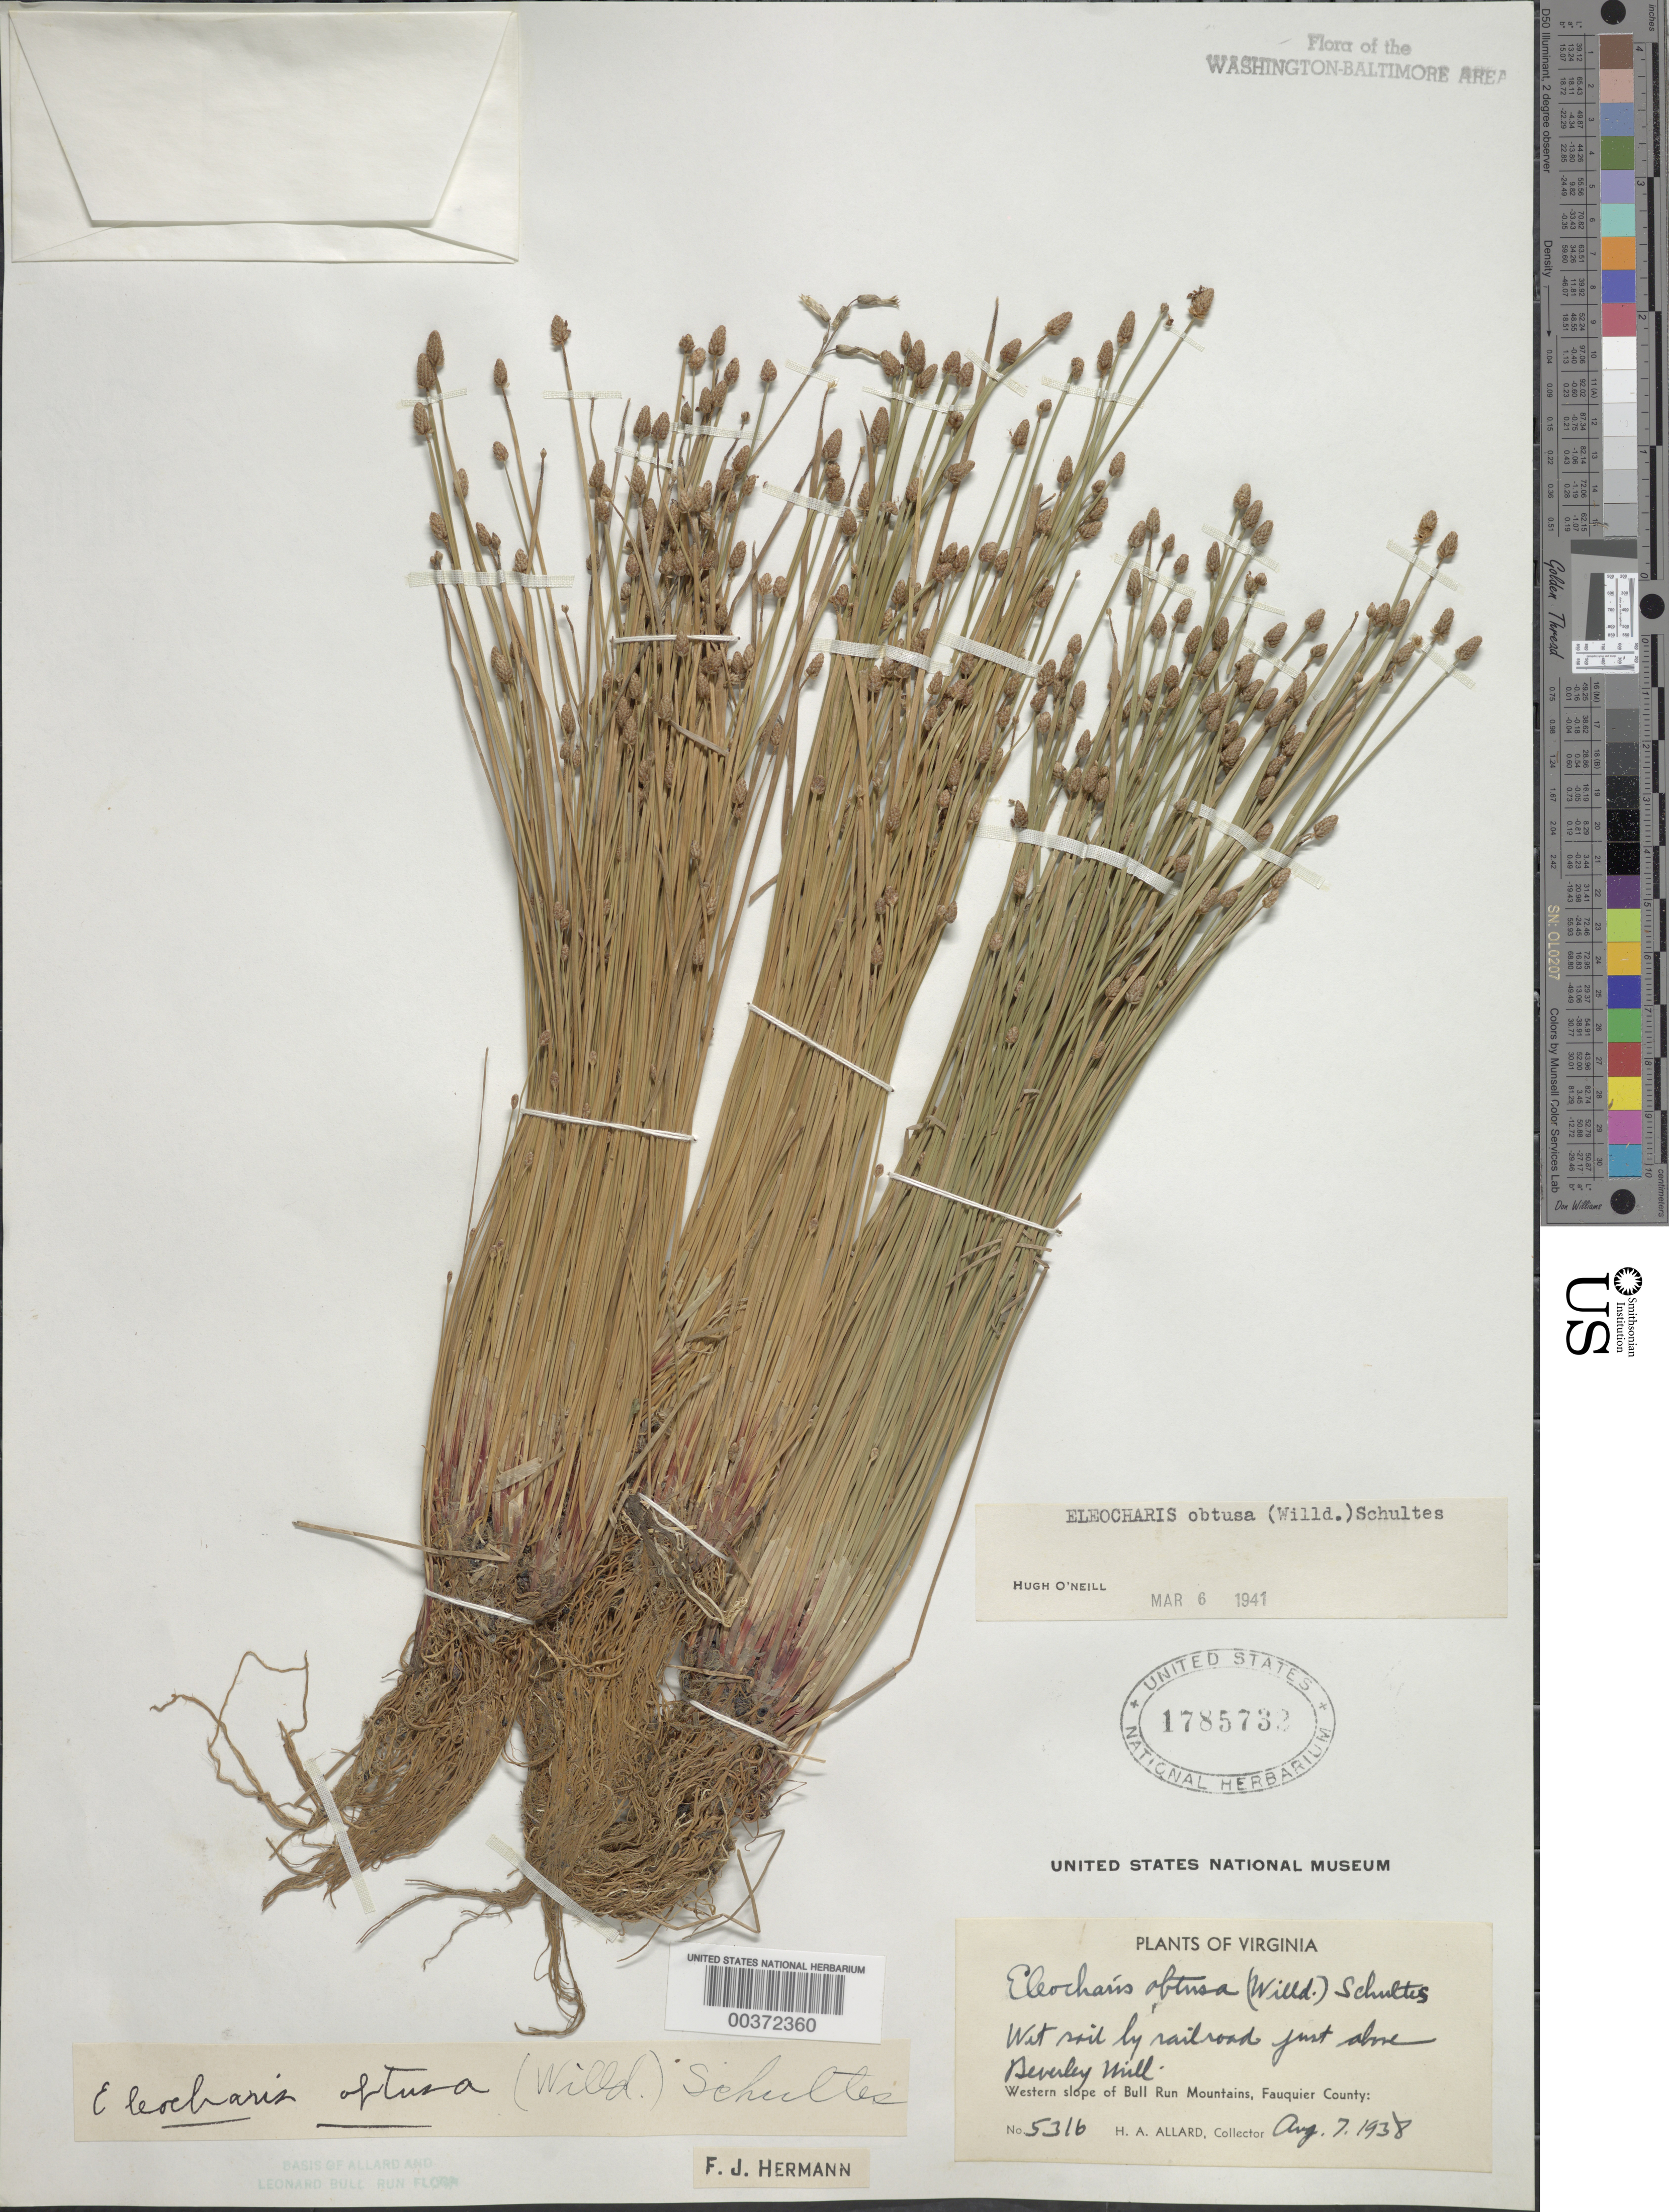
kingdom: Plantae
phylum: Tracheophyta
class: Liliopsida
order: Poales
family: Cyperaceae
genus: Eleocharis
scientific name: Eleocharis obtusa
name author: (Willd.) Schult.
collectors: H. A. Allard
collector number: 5316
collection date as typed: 07 Aug 1938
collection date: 1938-08-07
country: United States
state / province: Virginia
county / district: Fauquier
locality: Above Beverley Mill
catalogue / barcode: US 1785732